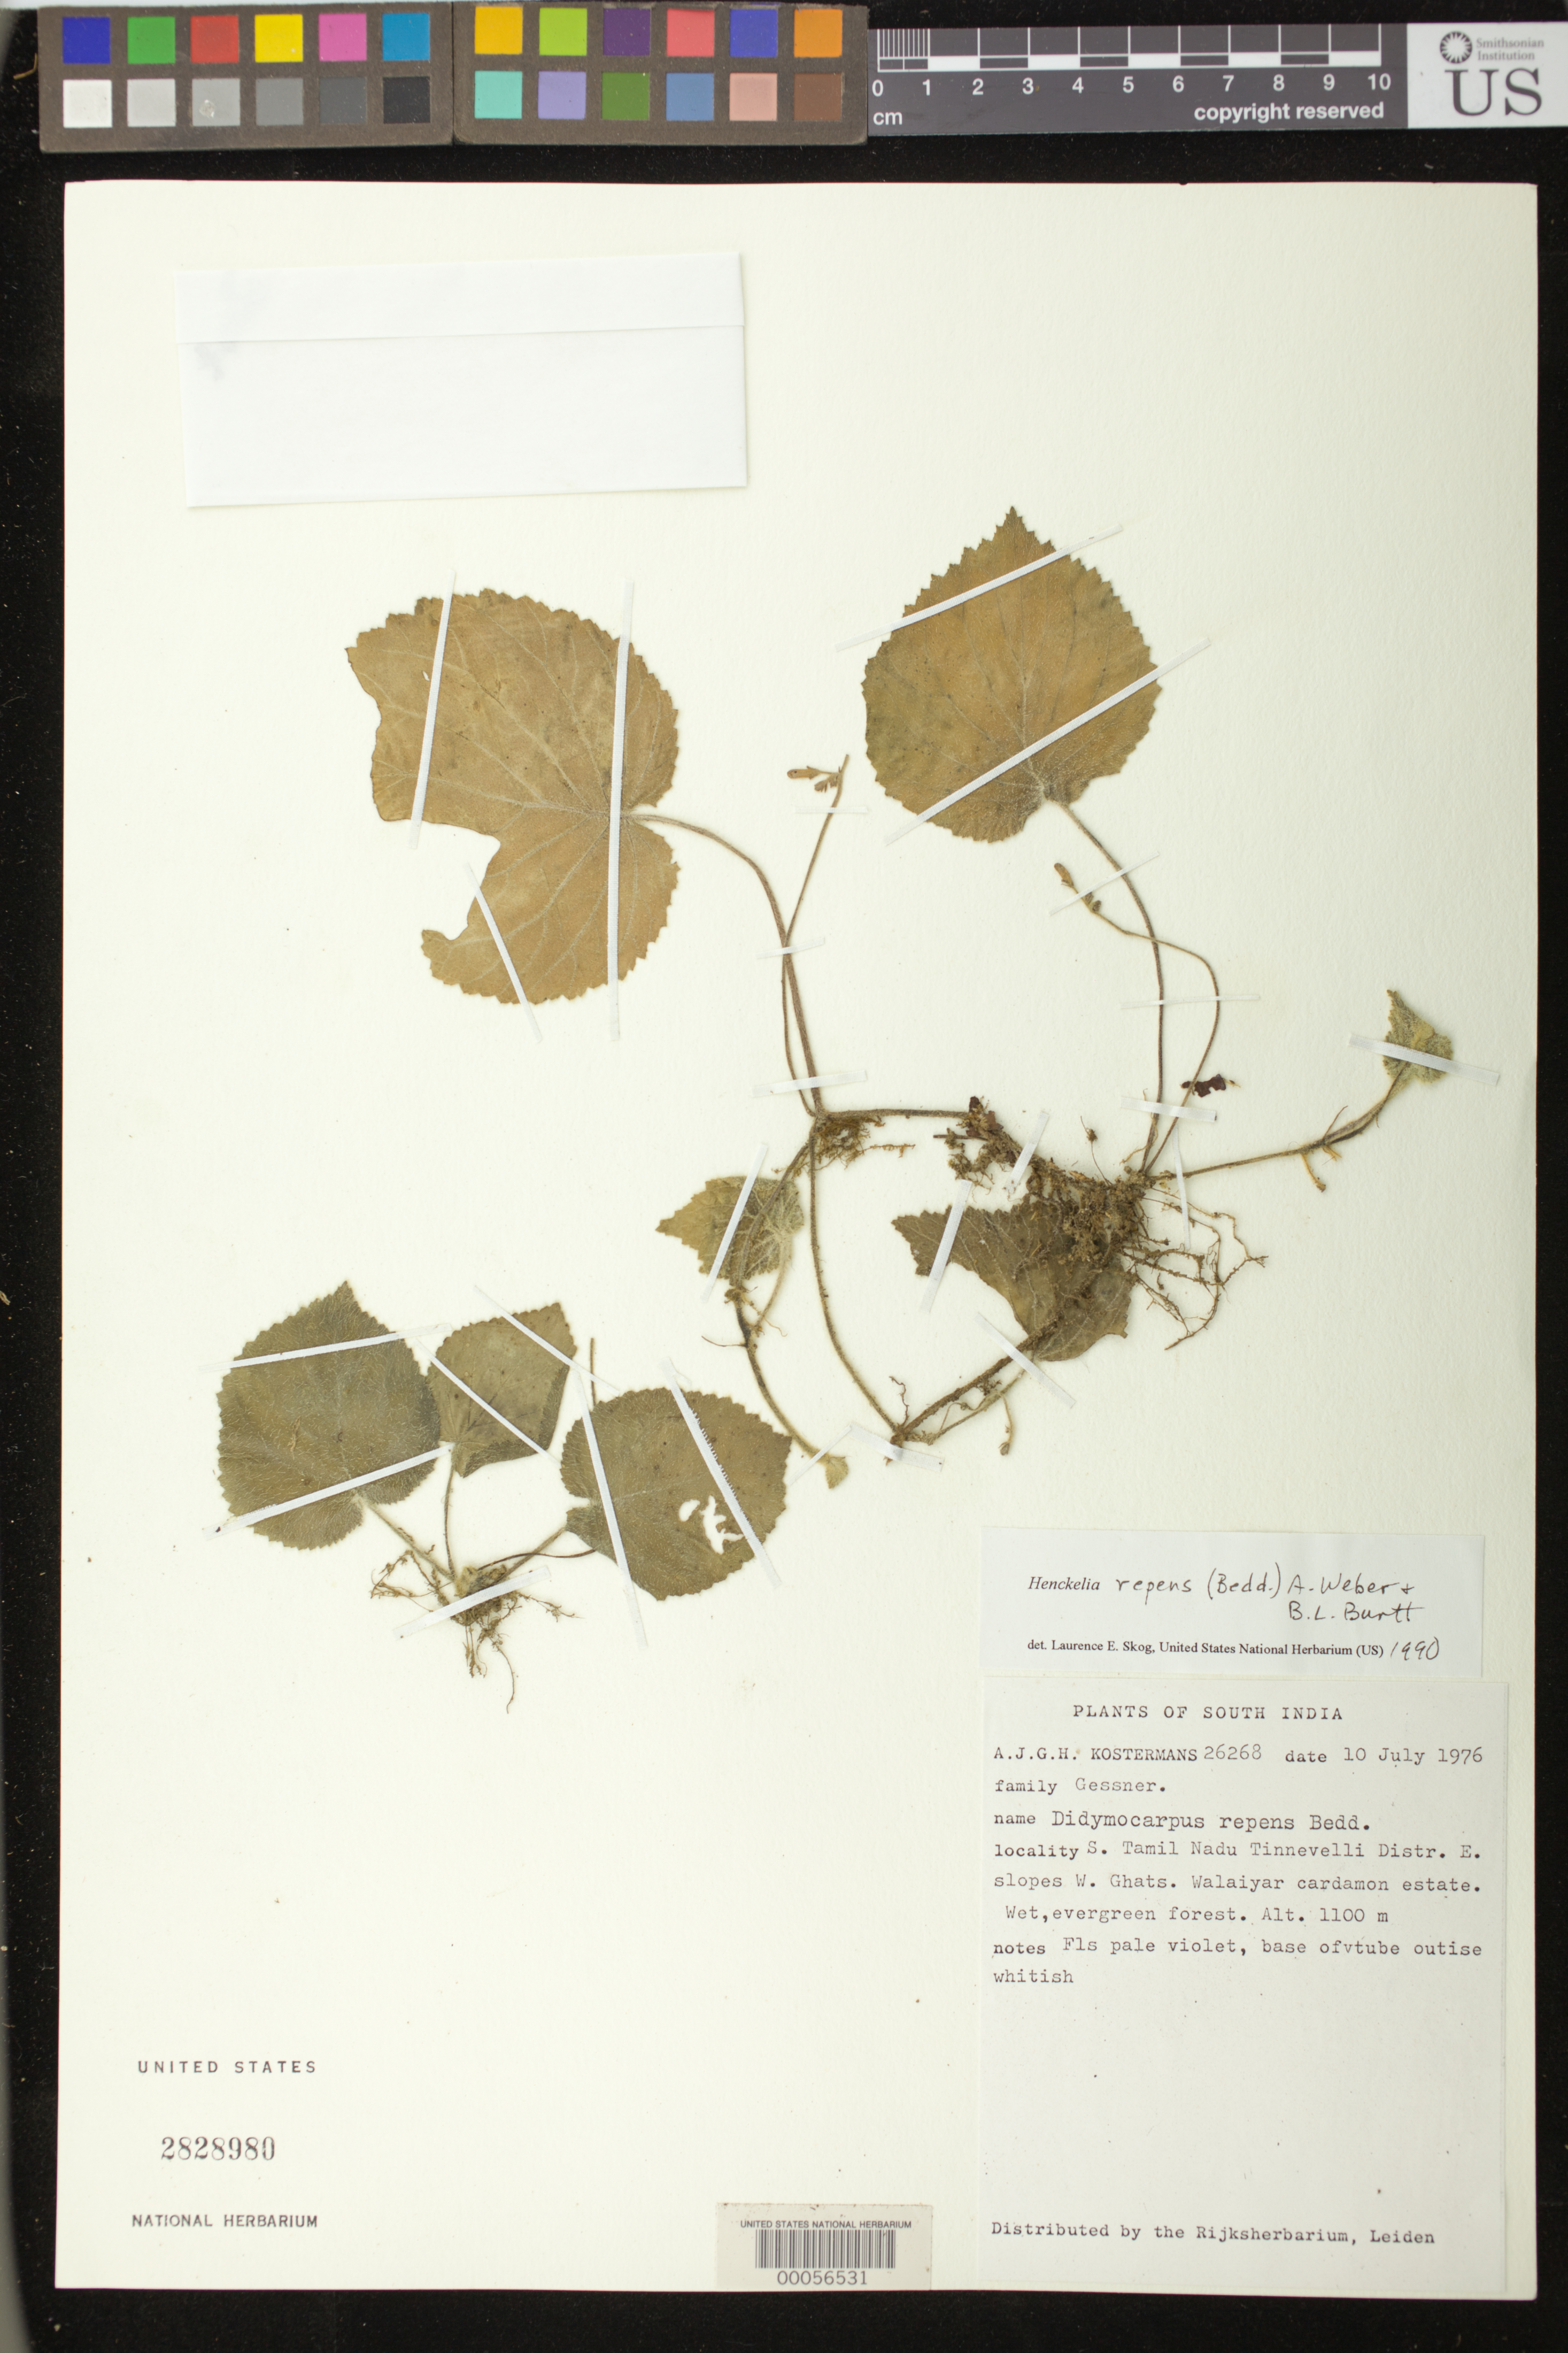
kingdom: Plantae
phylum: Tracheophyta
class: Magnoliopsida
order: Lamiales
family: Gesneriaceae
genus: Didymocarpus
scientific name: Didymocarpus repens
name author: Bedd.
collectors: A. J. G. Kostermans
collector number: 26268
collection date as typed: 10 Jul 1976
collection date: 1976-07-10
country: India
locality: Tinnevelli dist., S tamil nadu, e slopes of w ghats, walaiyar cardamon estate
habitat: Wet evergreen forest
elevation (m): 1100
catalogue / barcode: US 2828980